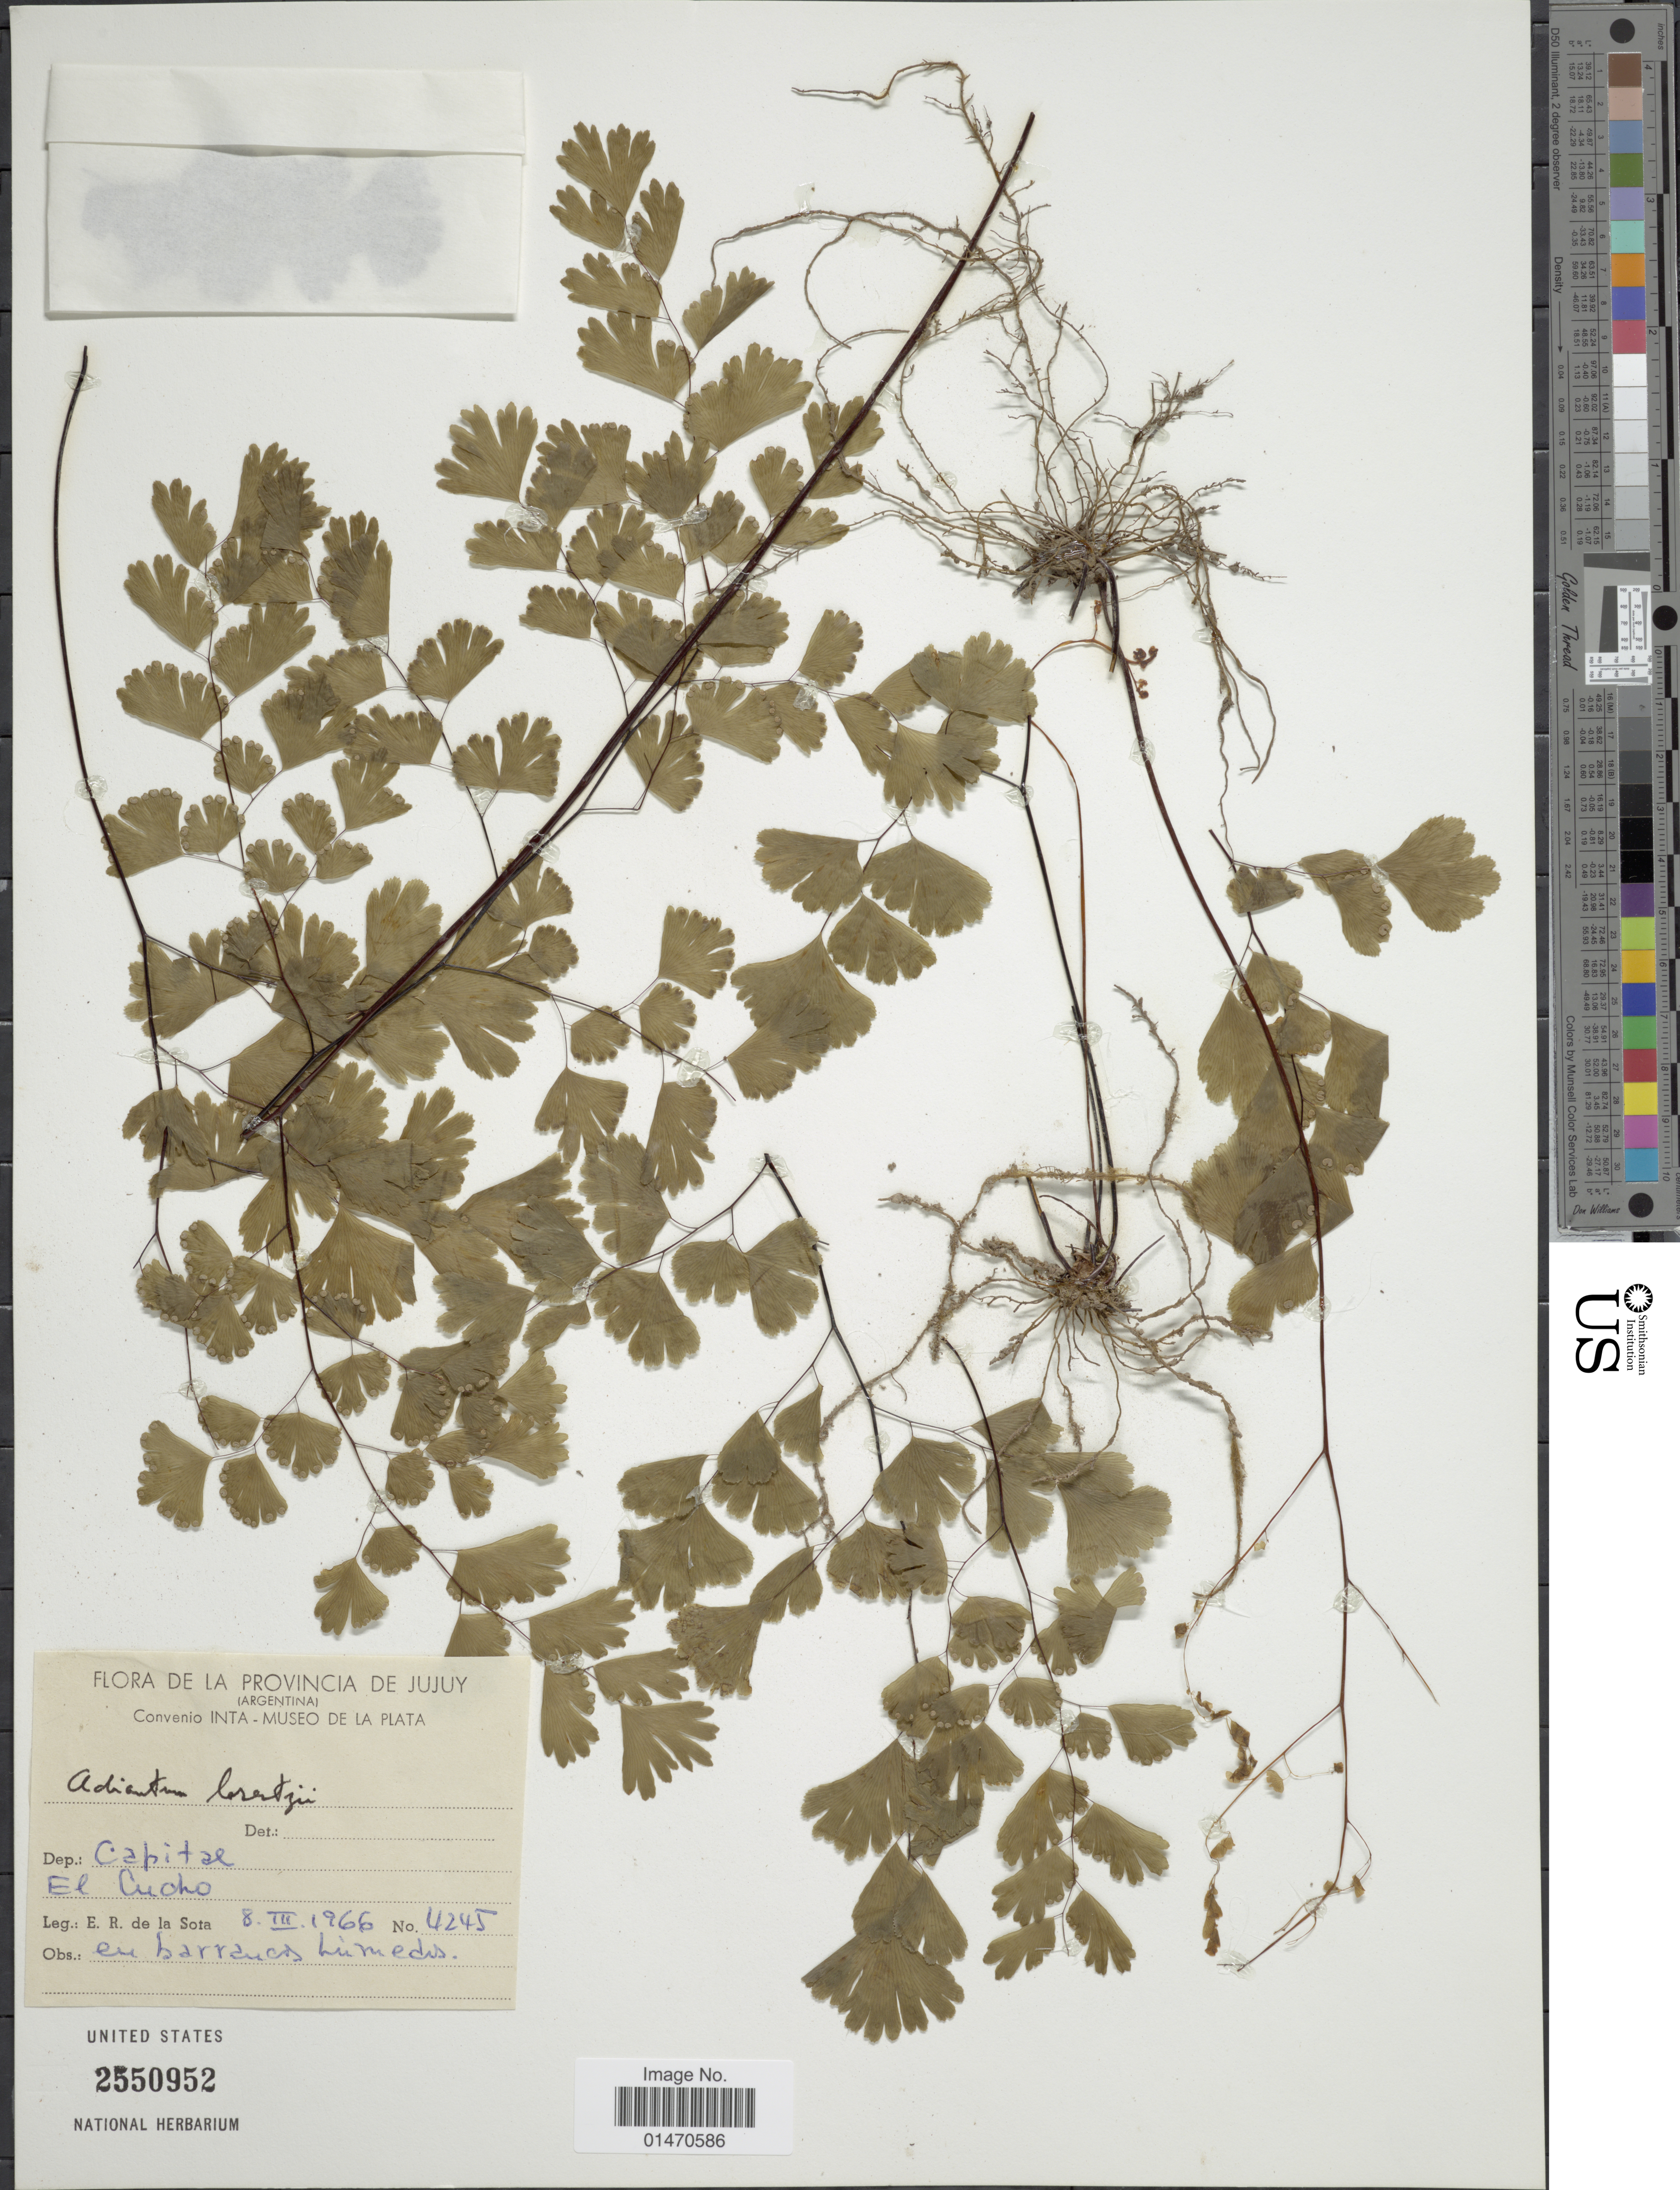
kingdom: Plantae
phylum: Tracheophyta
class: Polypodiopsida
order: Polypodiales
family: Pteridaceae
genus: Adiantum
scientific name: Adiantum lorentzii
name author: Hieron.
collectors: E. R. de la Sota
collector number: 4245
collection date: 1966-03-08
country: Argentina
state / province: Jujuy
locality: Provincia de Jujuy, Dep.: Capital, El Cucho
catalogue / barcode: US 2550952